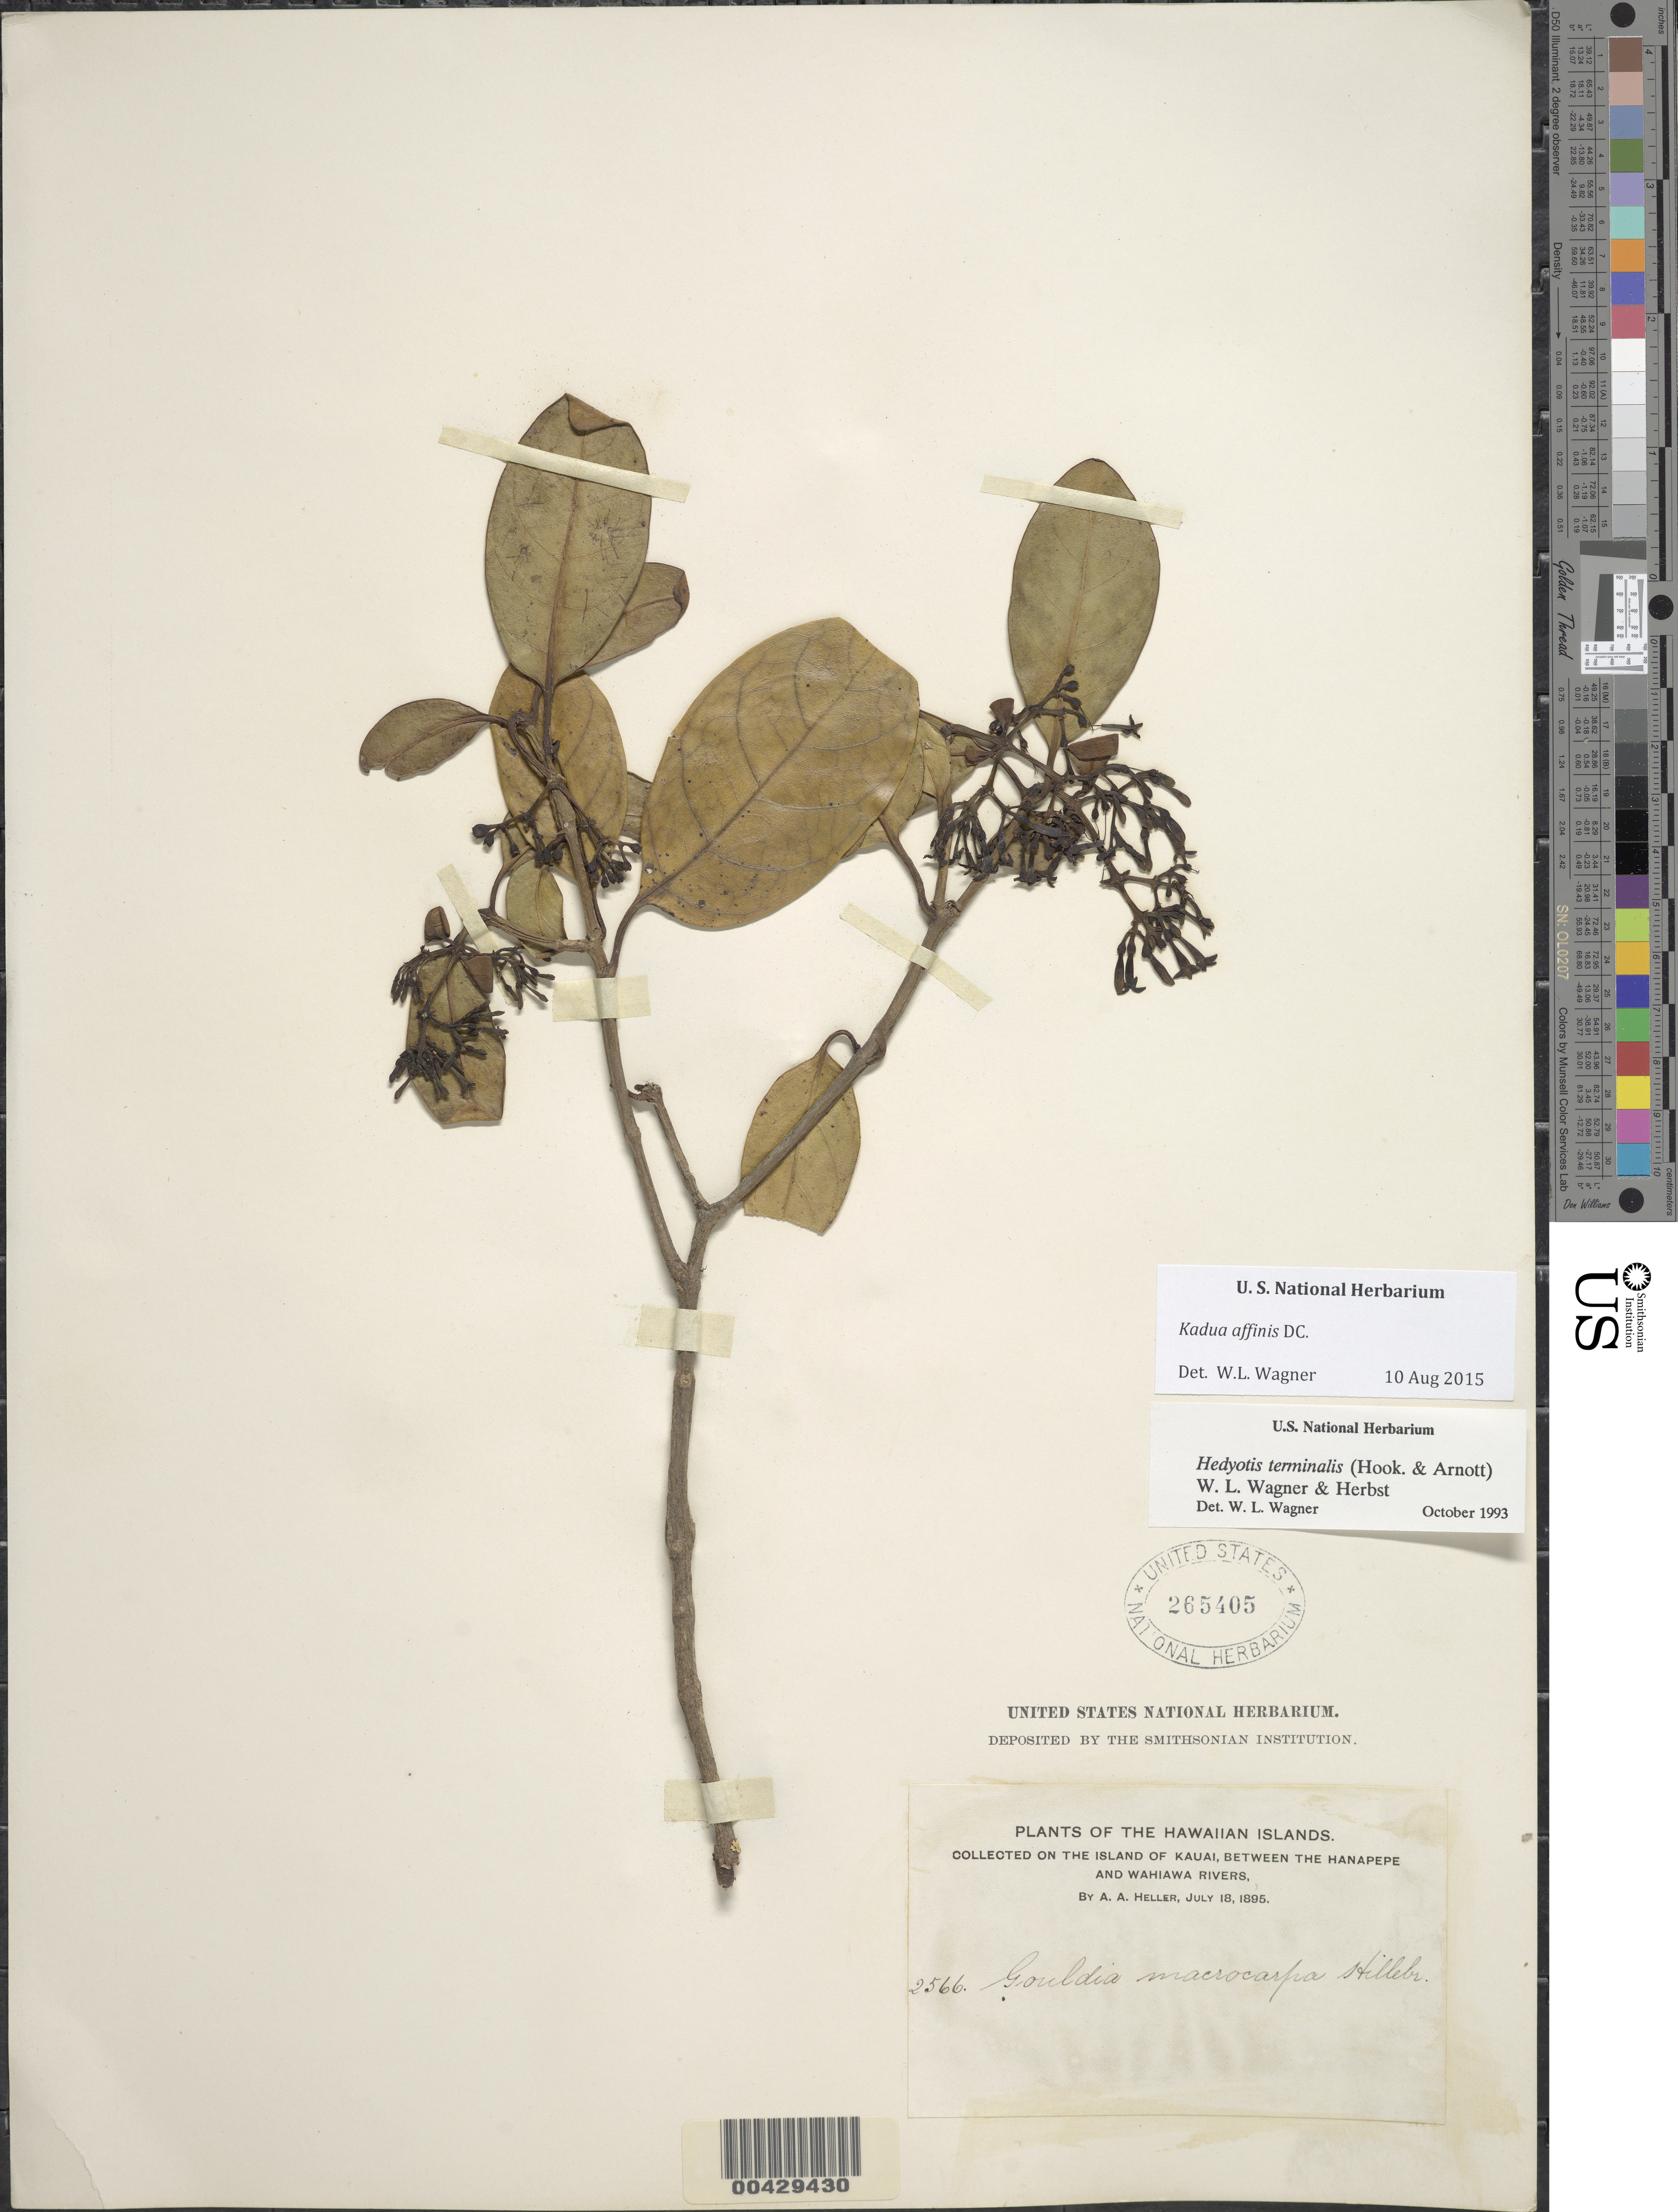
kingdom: Plantae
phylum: Tracheophyta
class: Magnoliopsida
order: Gentianales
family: Rubiaceae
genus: Kadua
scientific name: Kadua affinis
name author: DC.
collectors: A. A. Heller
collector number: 2566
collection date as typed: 18 Jul 1895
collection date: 1895-07-18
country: United States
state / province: Hawaii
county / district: Kauai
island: Kaua'i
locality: Between the Hanapepe and Wahiawa Rivers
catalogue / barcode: US 265405